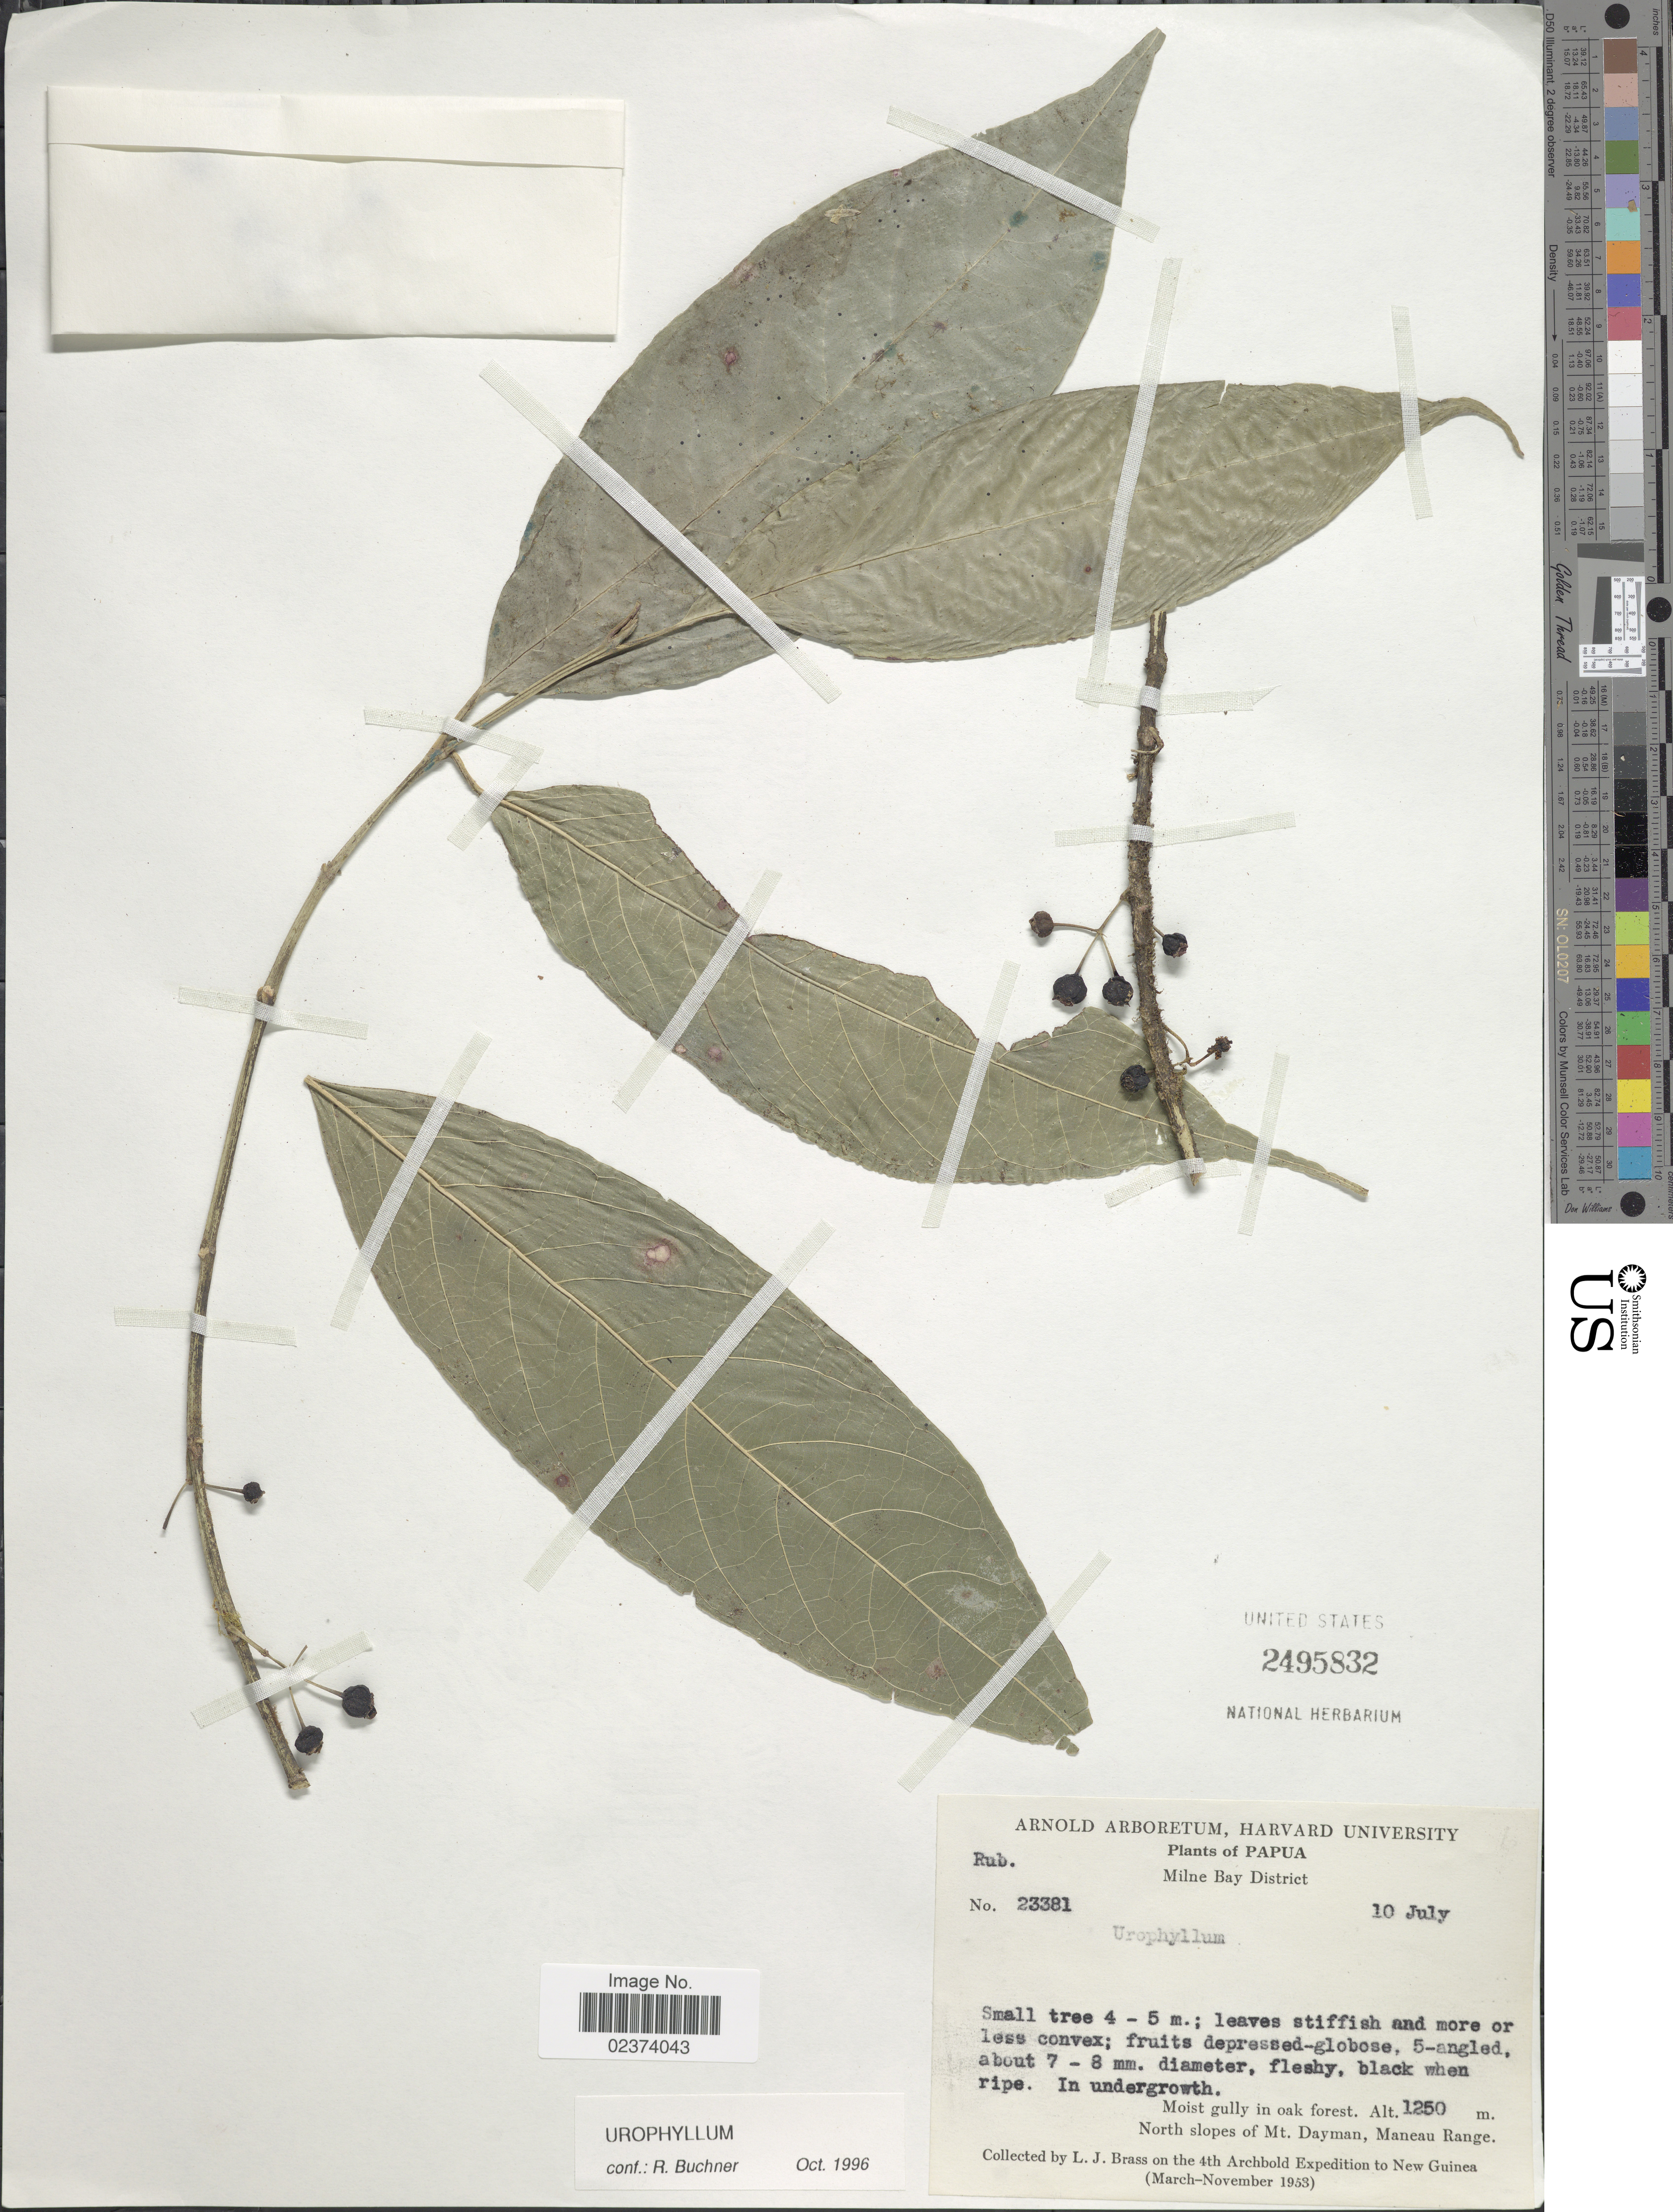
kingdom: Plantae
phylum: Tracheophyta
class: Magnoliopsida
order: Gentianales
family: Rubiaceae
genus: Urophyllum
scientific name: Urophyllum sp.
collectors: L. J. Brass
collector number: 23381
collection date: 1953-07-10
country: Papua New Guinea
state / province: Milne Bay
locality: Papua, Milne Bay District, Moist gully in oak forest, North slopes of Mt. Dayman, Maneau Range, New Guinea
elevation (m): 1250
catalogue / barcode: US 2495832